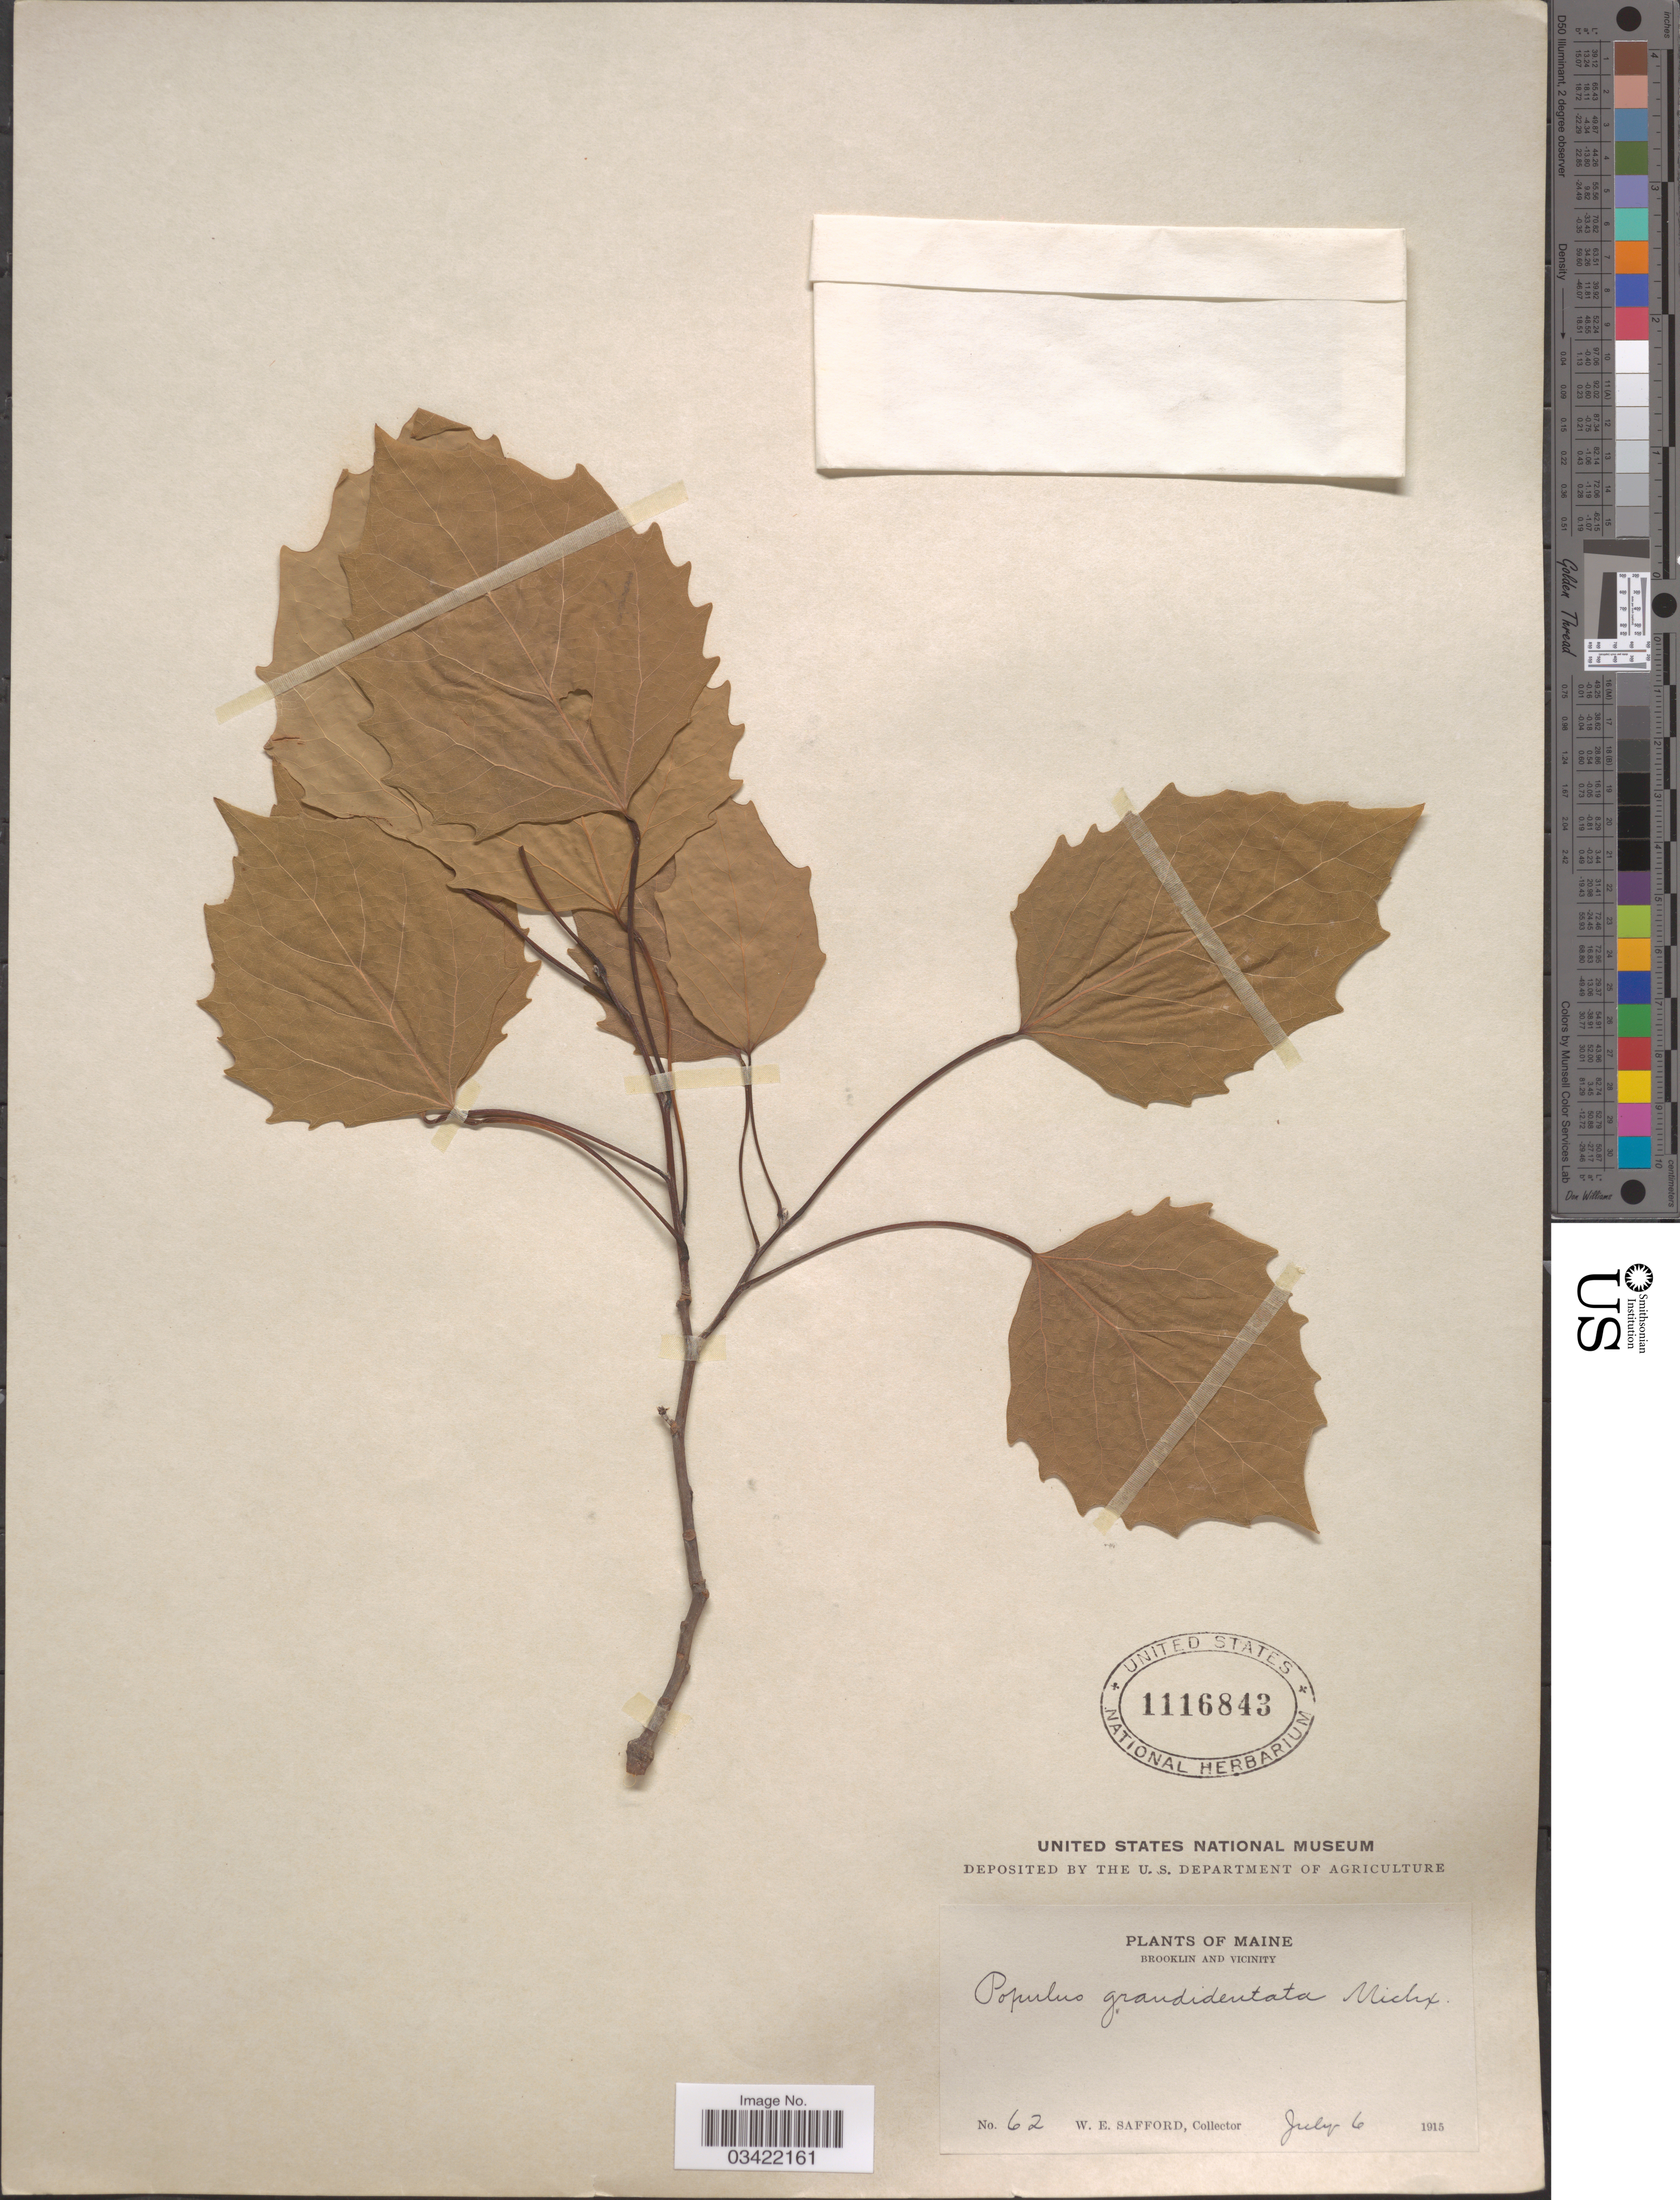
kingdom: Plantae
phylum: Tracheophyta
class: Magnoliopsida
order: Malpighiales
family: Salicaceae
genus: Populus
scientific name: Populus grandidentata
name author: Michx.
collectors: W. E. Safford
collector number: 62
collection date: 1915-07-06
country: United States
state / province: Maine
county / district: Hancock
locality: Brooklin and vicinity.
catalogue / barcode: US 1116843